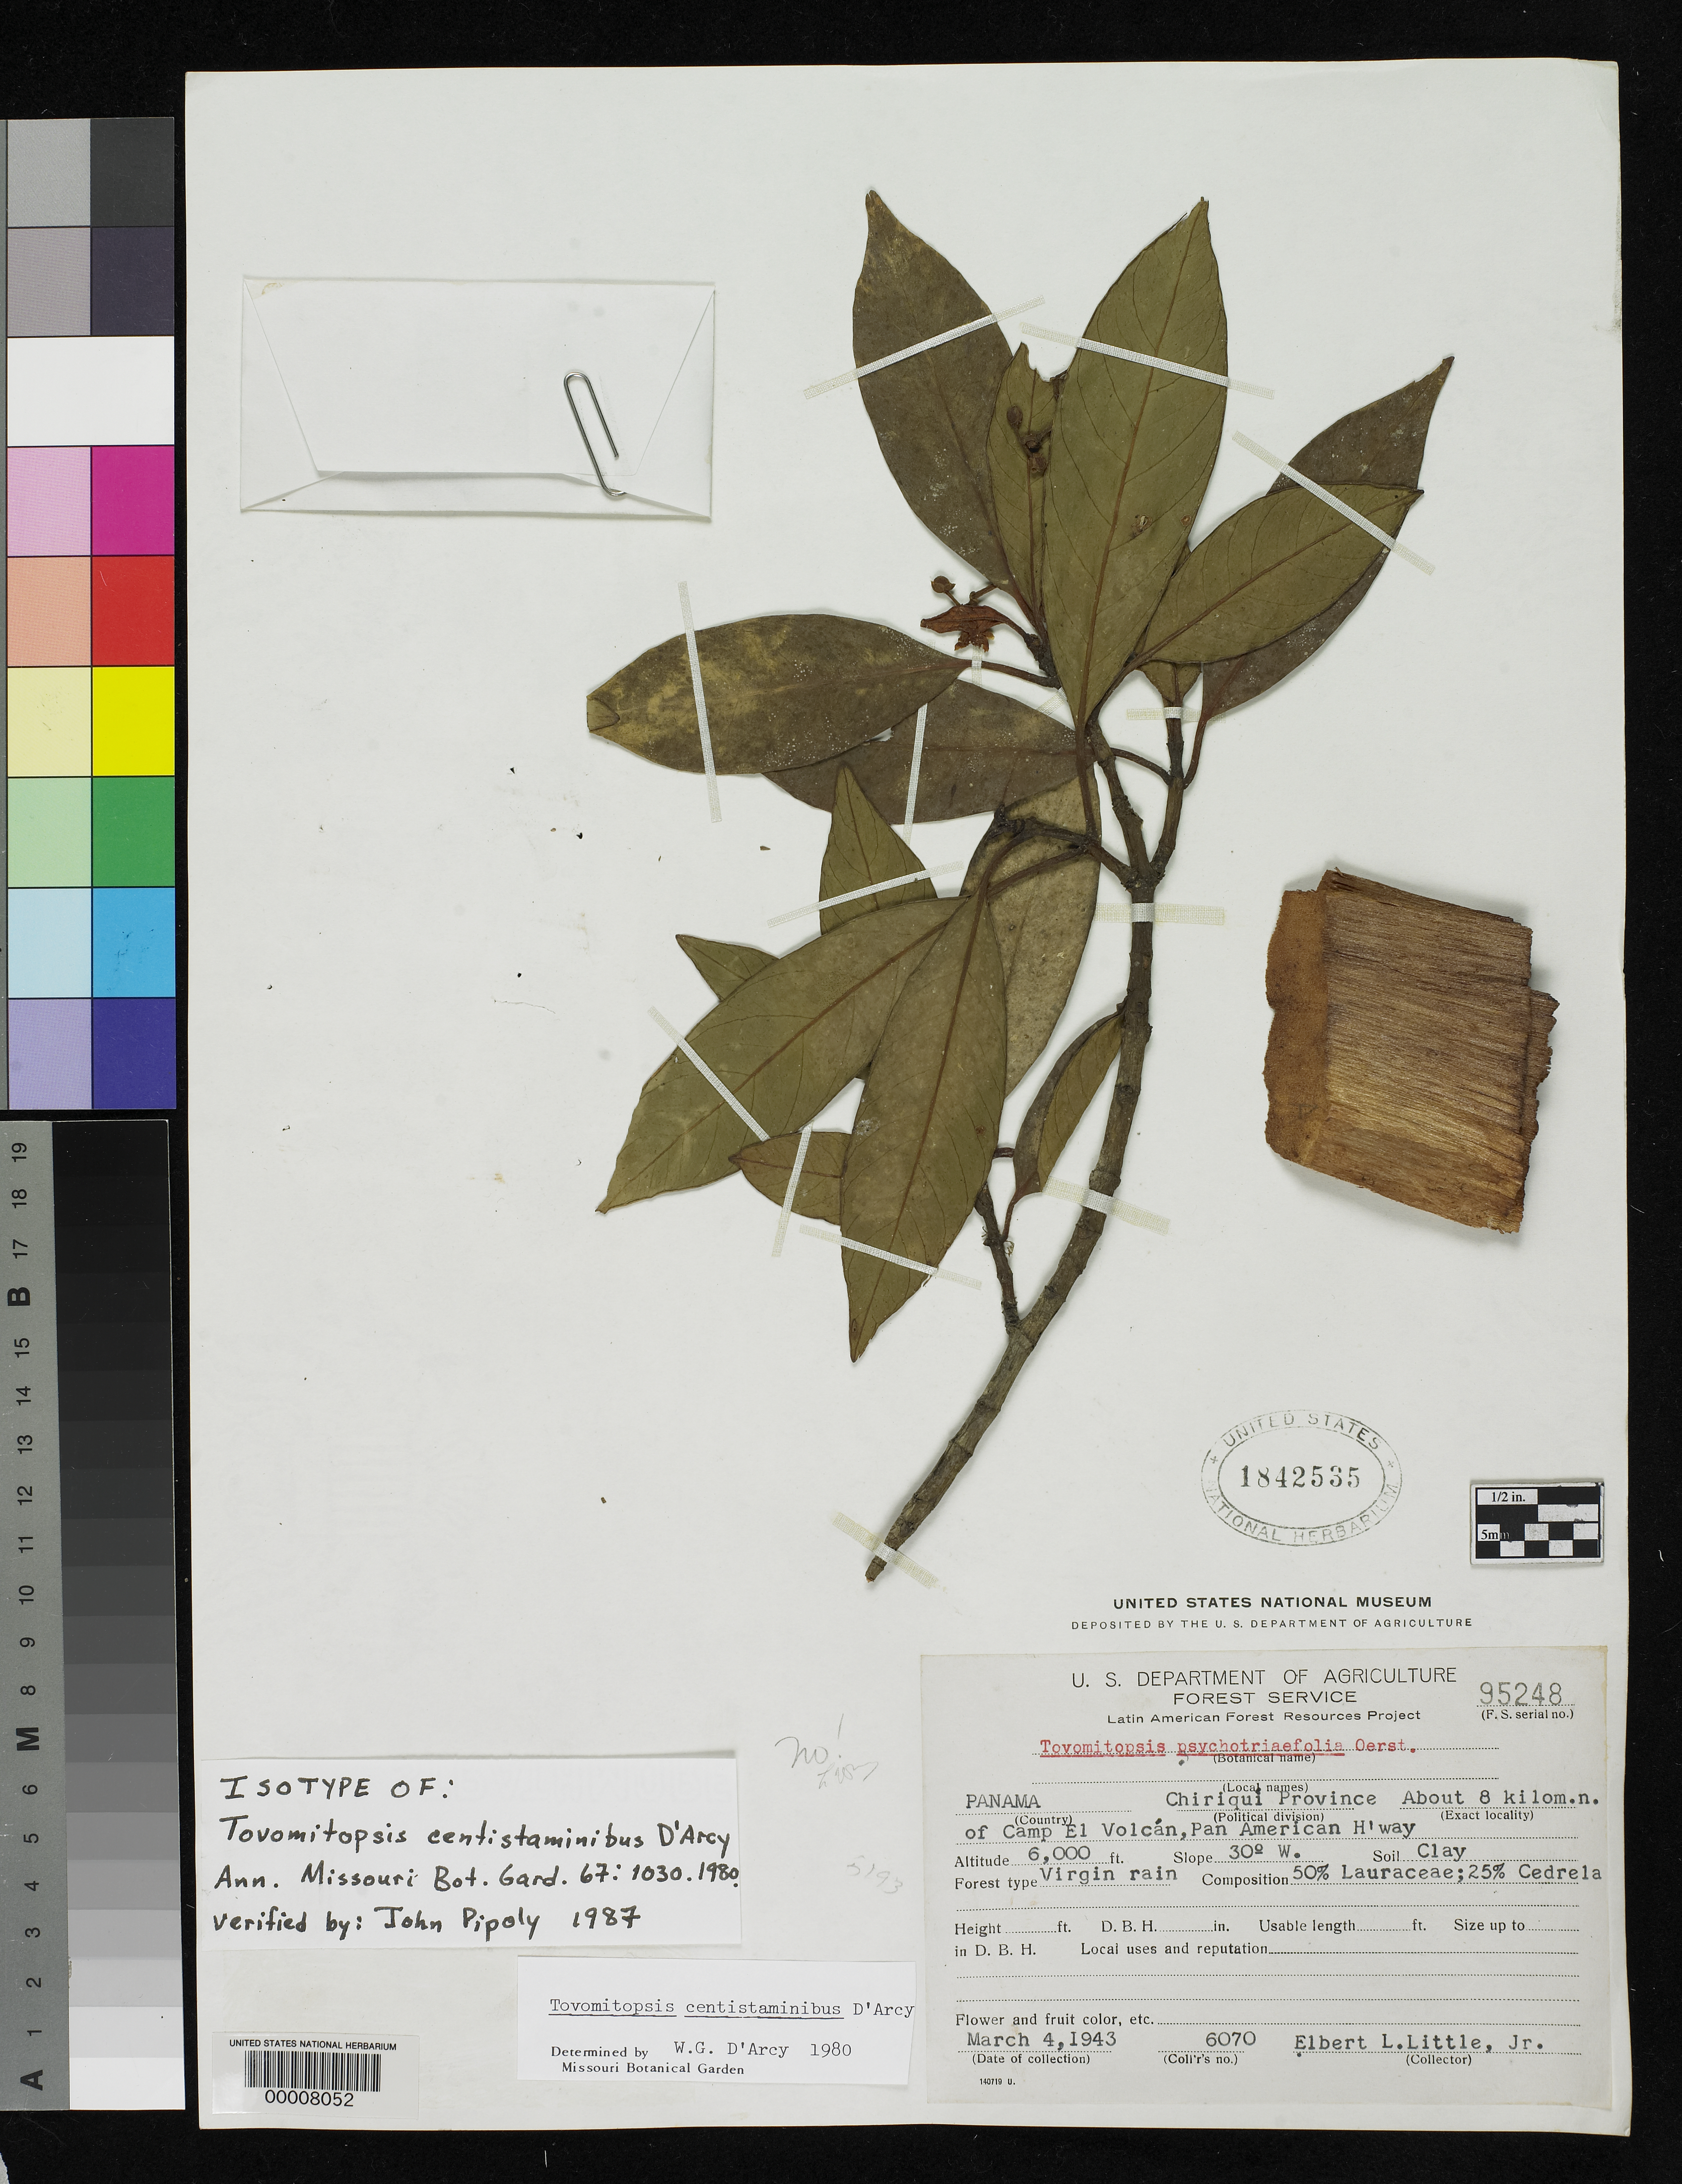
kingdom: Plantae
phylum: Tracheophyta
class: Magnoliopsida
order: Malpighiales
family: Clusiaceae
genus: Tovomitopsis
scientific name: Tovomitopsis centistaminibus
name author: D'Arcy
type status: Isotype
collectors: E. L. Little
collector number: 6070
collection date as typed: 04 Mar 1943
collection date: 1943-03-04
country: Panama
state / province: Chiriquí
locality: About 8 m N of Camp El Volcan, Pan American Hwy.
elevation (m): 1829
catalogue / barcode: US 1842535